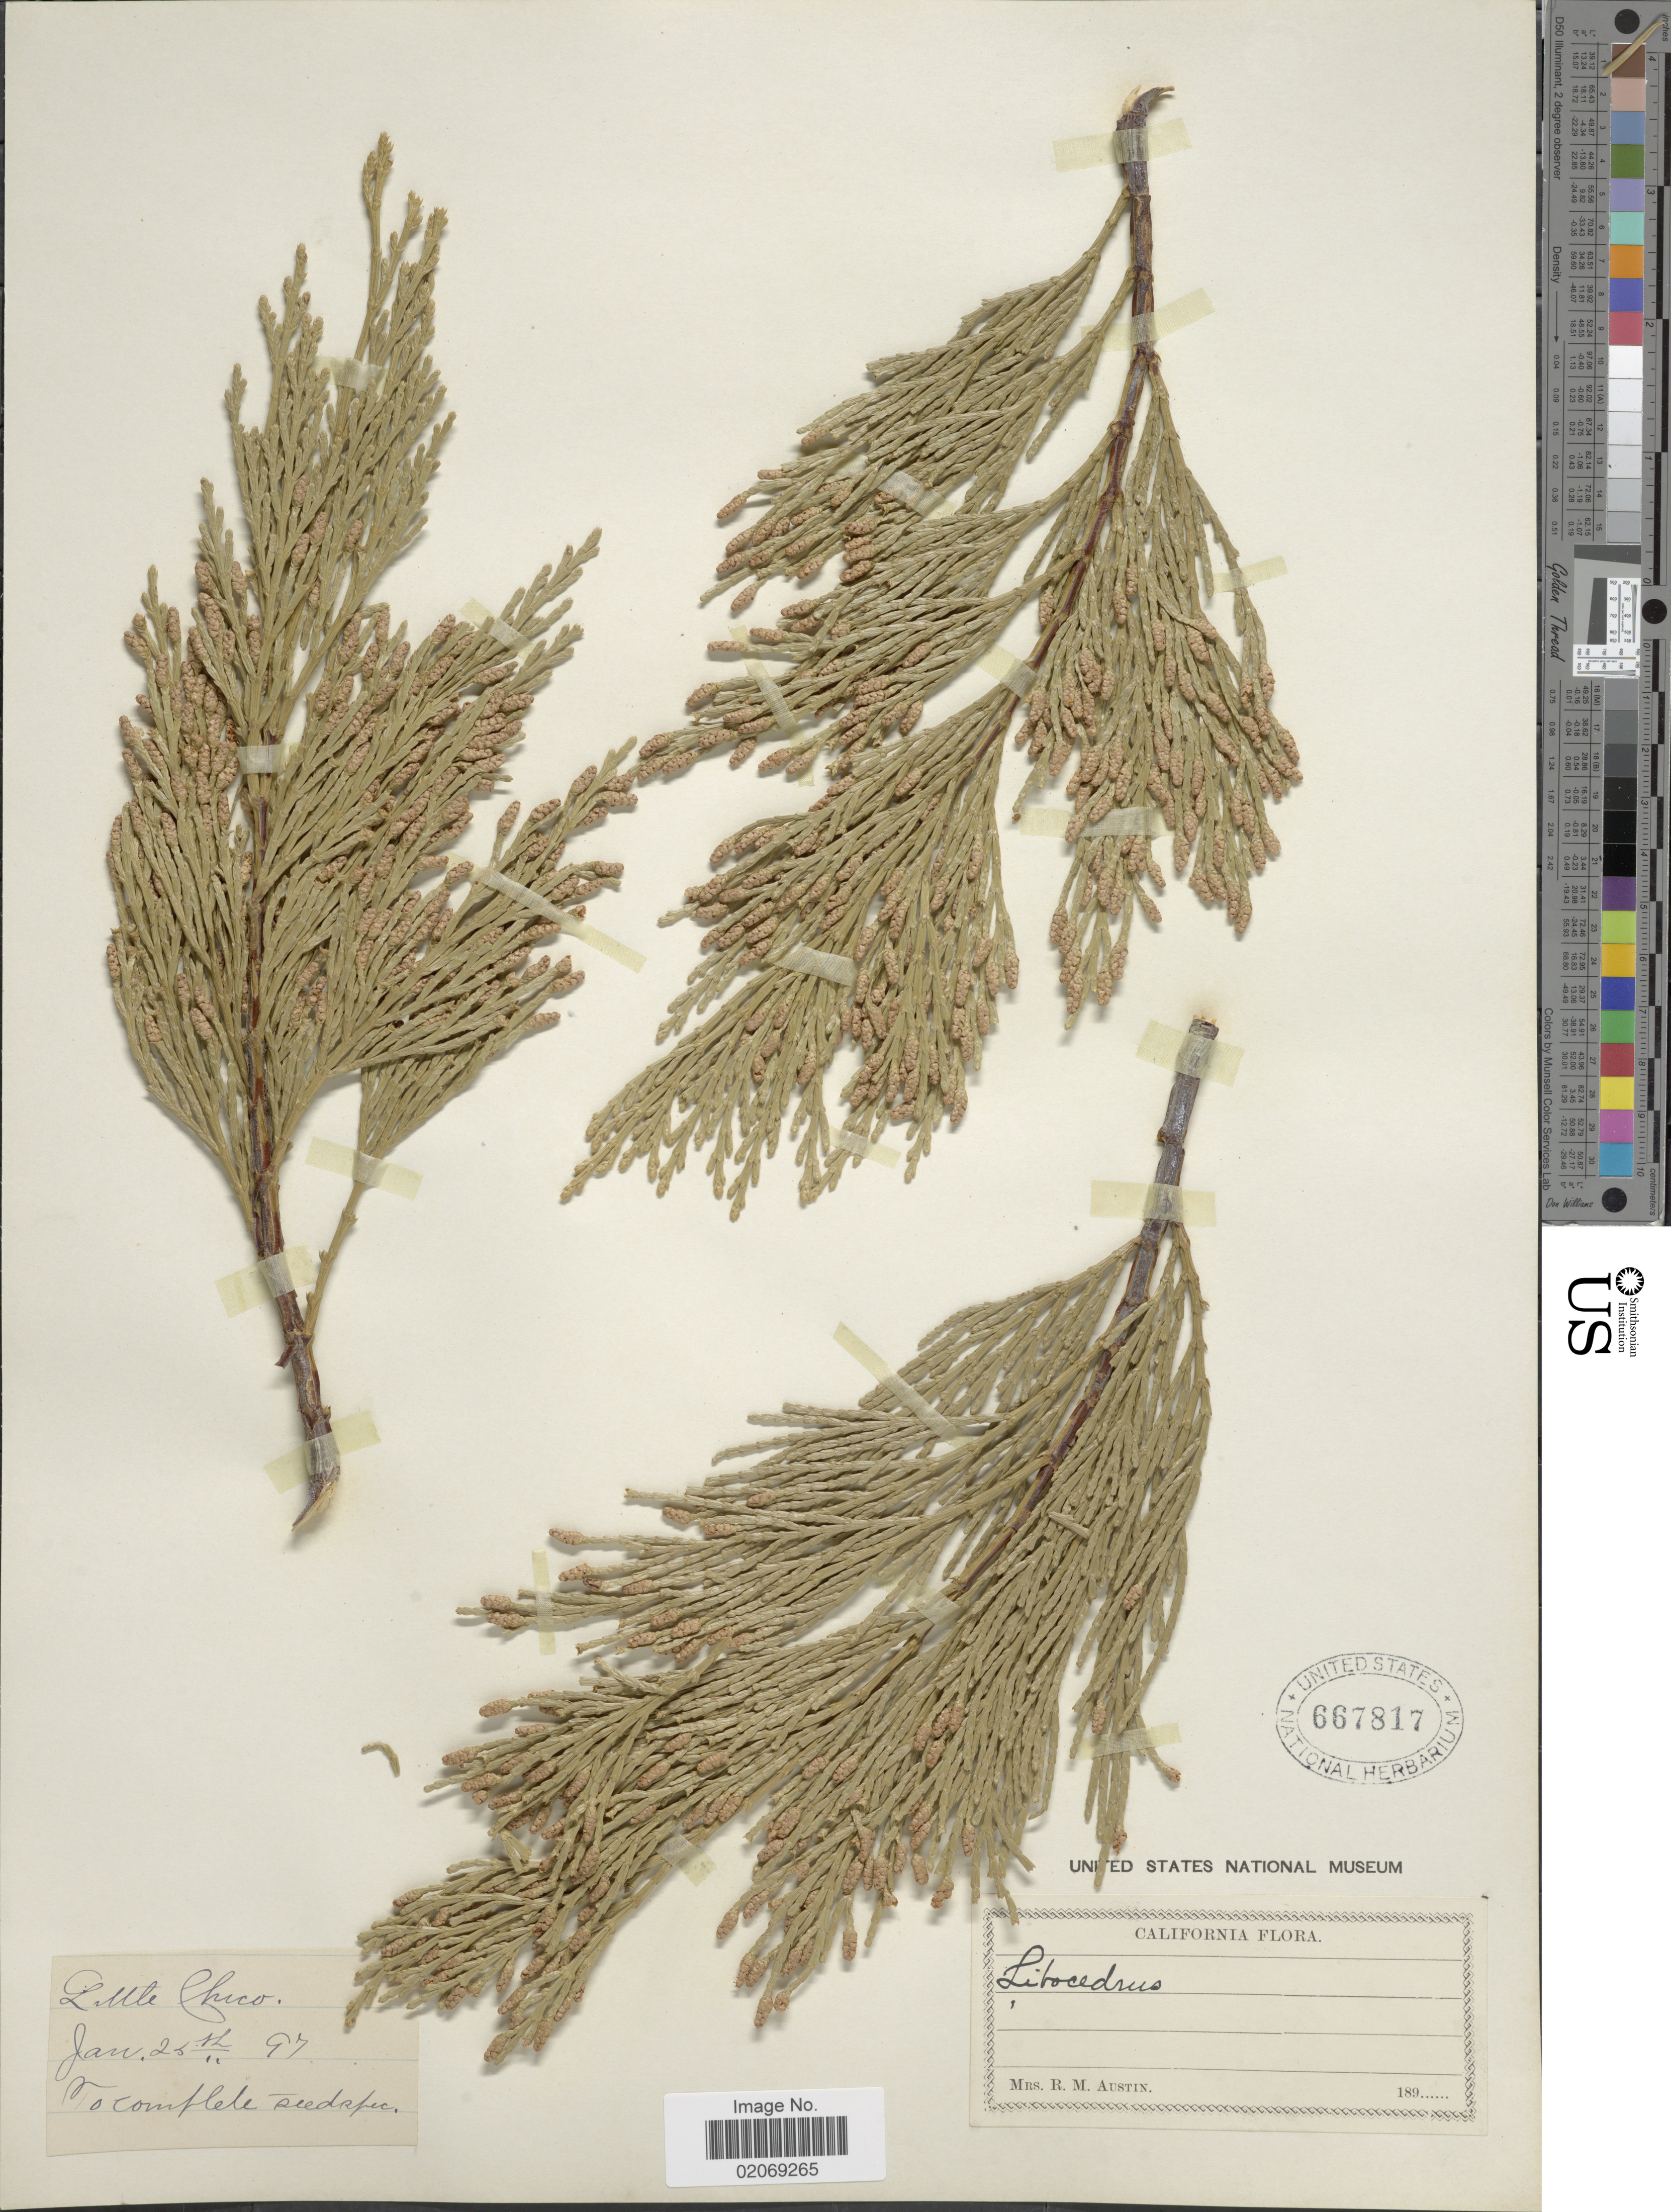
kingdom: Plantae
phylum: Tracheophyta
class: Pinopsida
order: Pinales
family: Cupressaceae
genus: Libocedrus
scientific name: Libocedrus decurrens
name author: Torr.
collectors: R. Austin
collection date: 1897-06-25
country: United States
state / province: California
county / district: Butte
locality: Little Chico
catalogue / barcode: US 667817